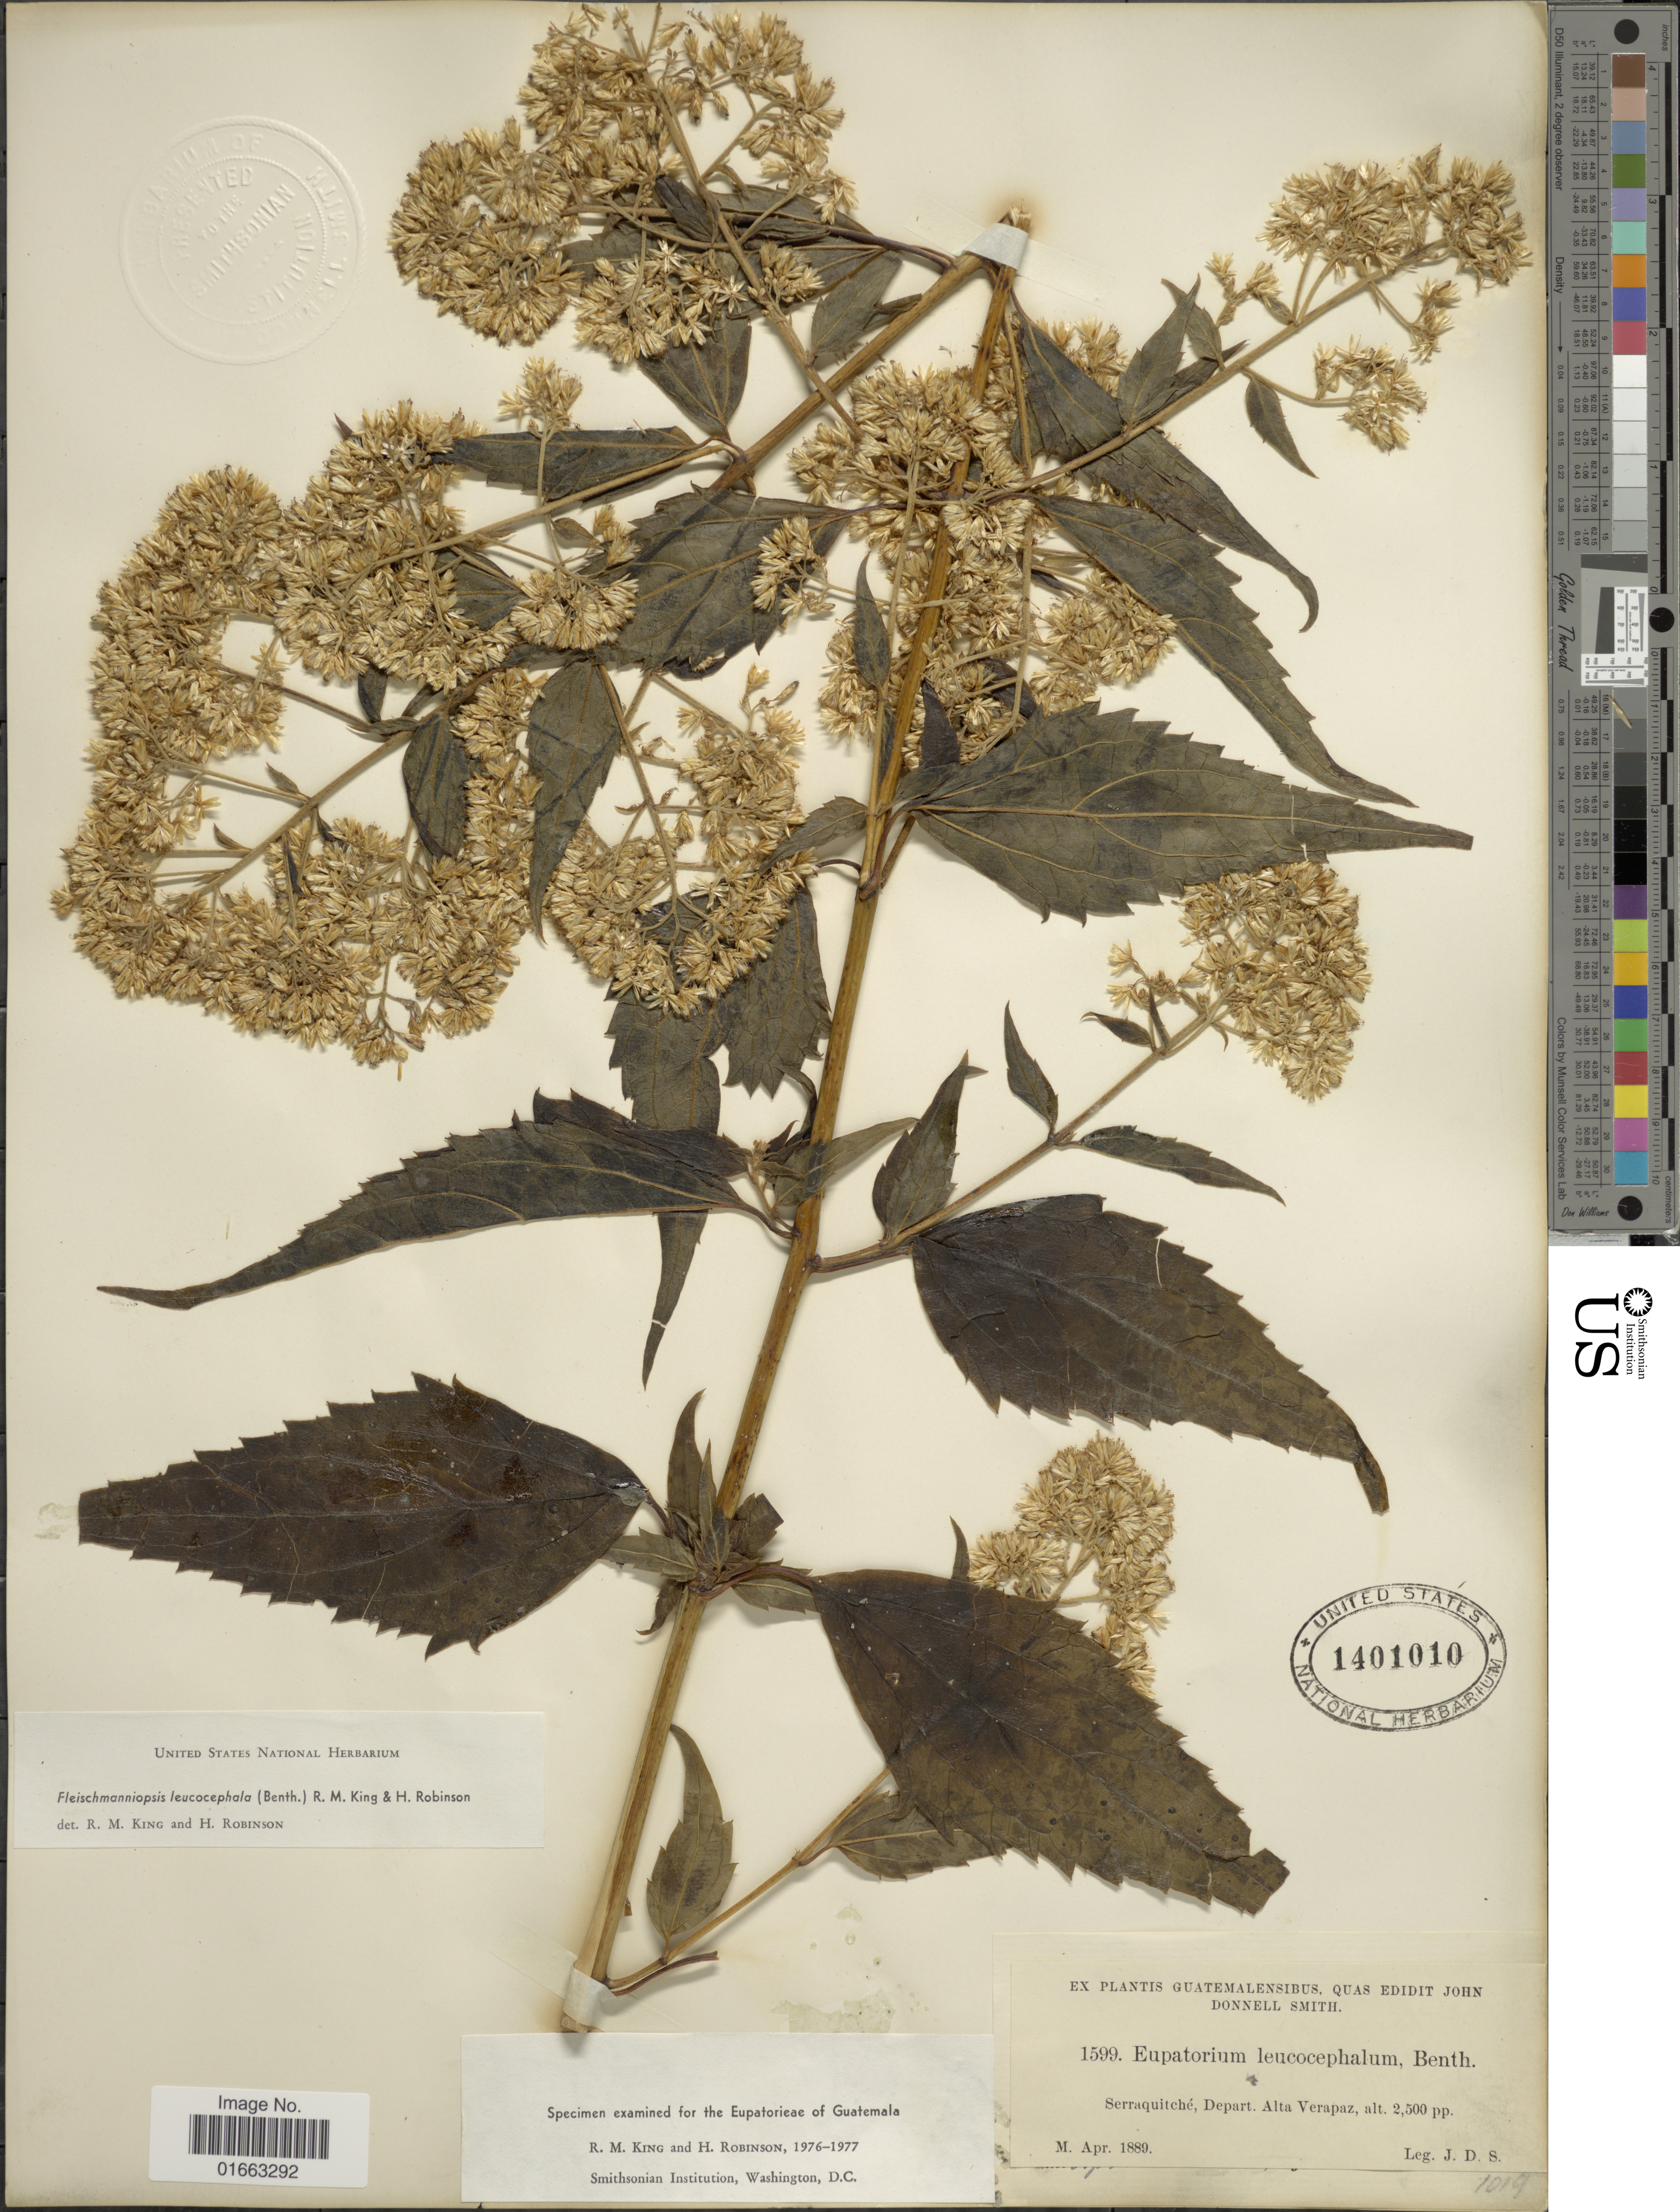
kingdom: Plantae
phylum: Tracheophyta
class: Magnoliopsida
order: Asterales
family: Asteraceae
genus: Fleischmanniopsis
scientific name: Fleischmanniopsis leucocephala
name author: (Benth.) R.M. King & H. Rob.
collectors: J. Donnell Smith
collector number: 1599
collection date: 1889-04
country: Guatemala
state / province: Alta Verapaz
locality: Serraquitché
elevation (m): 762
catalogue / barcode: US 1401010